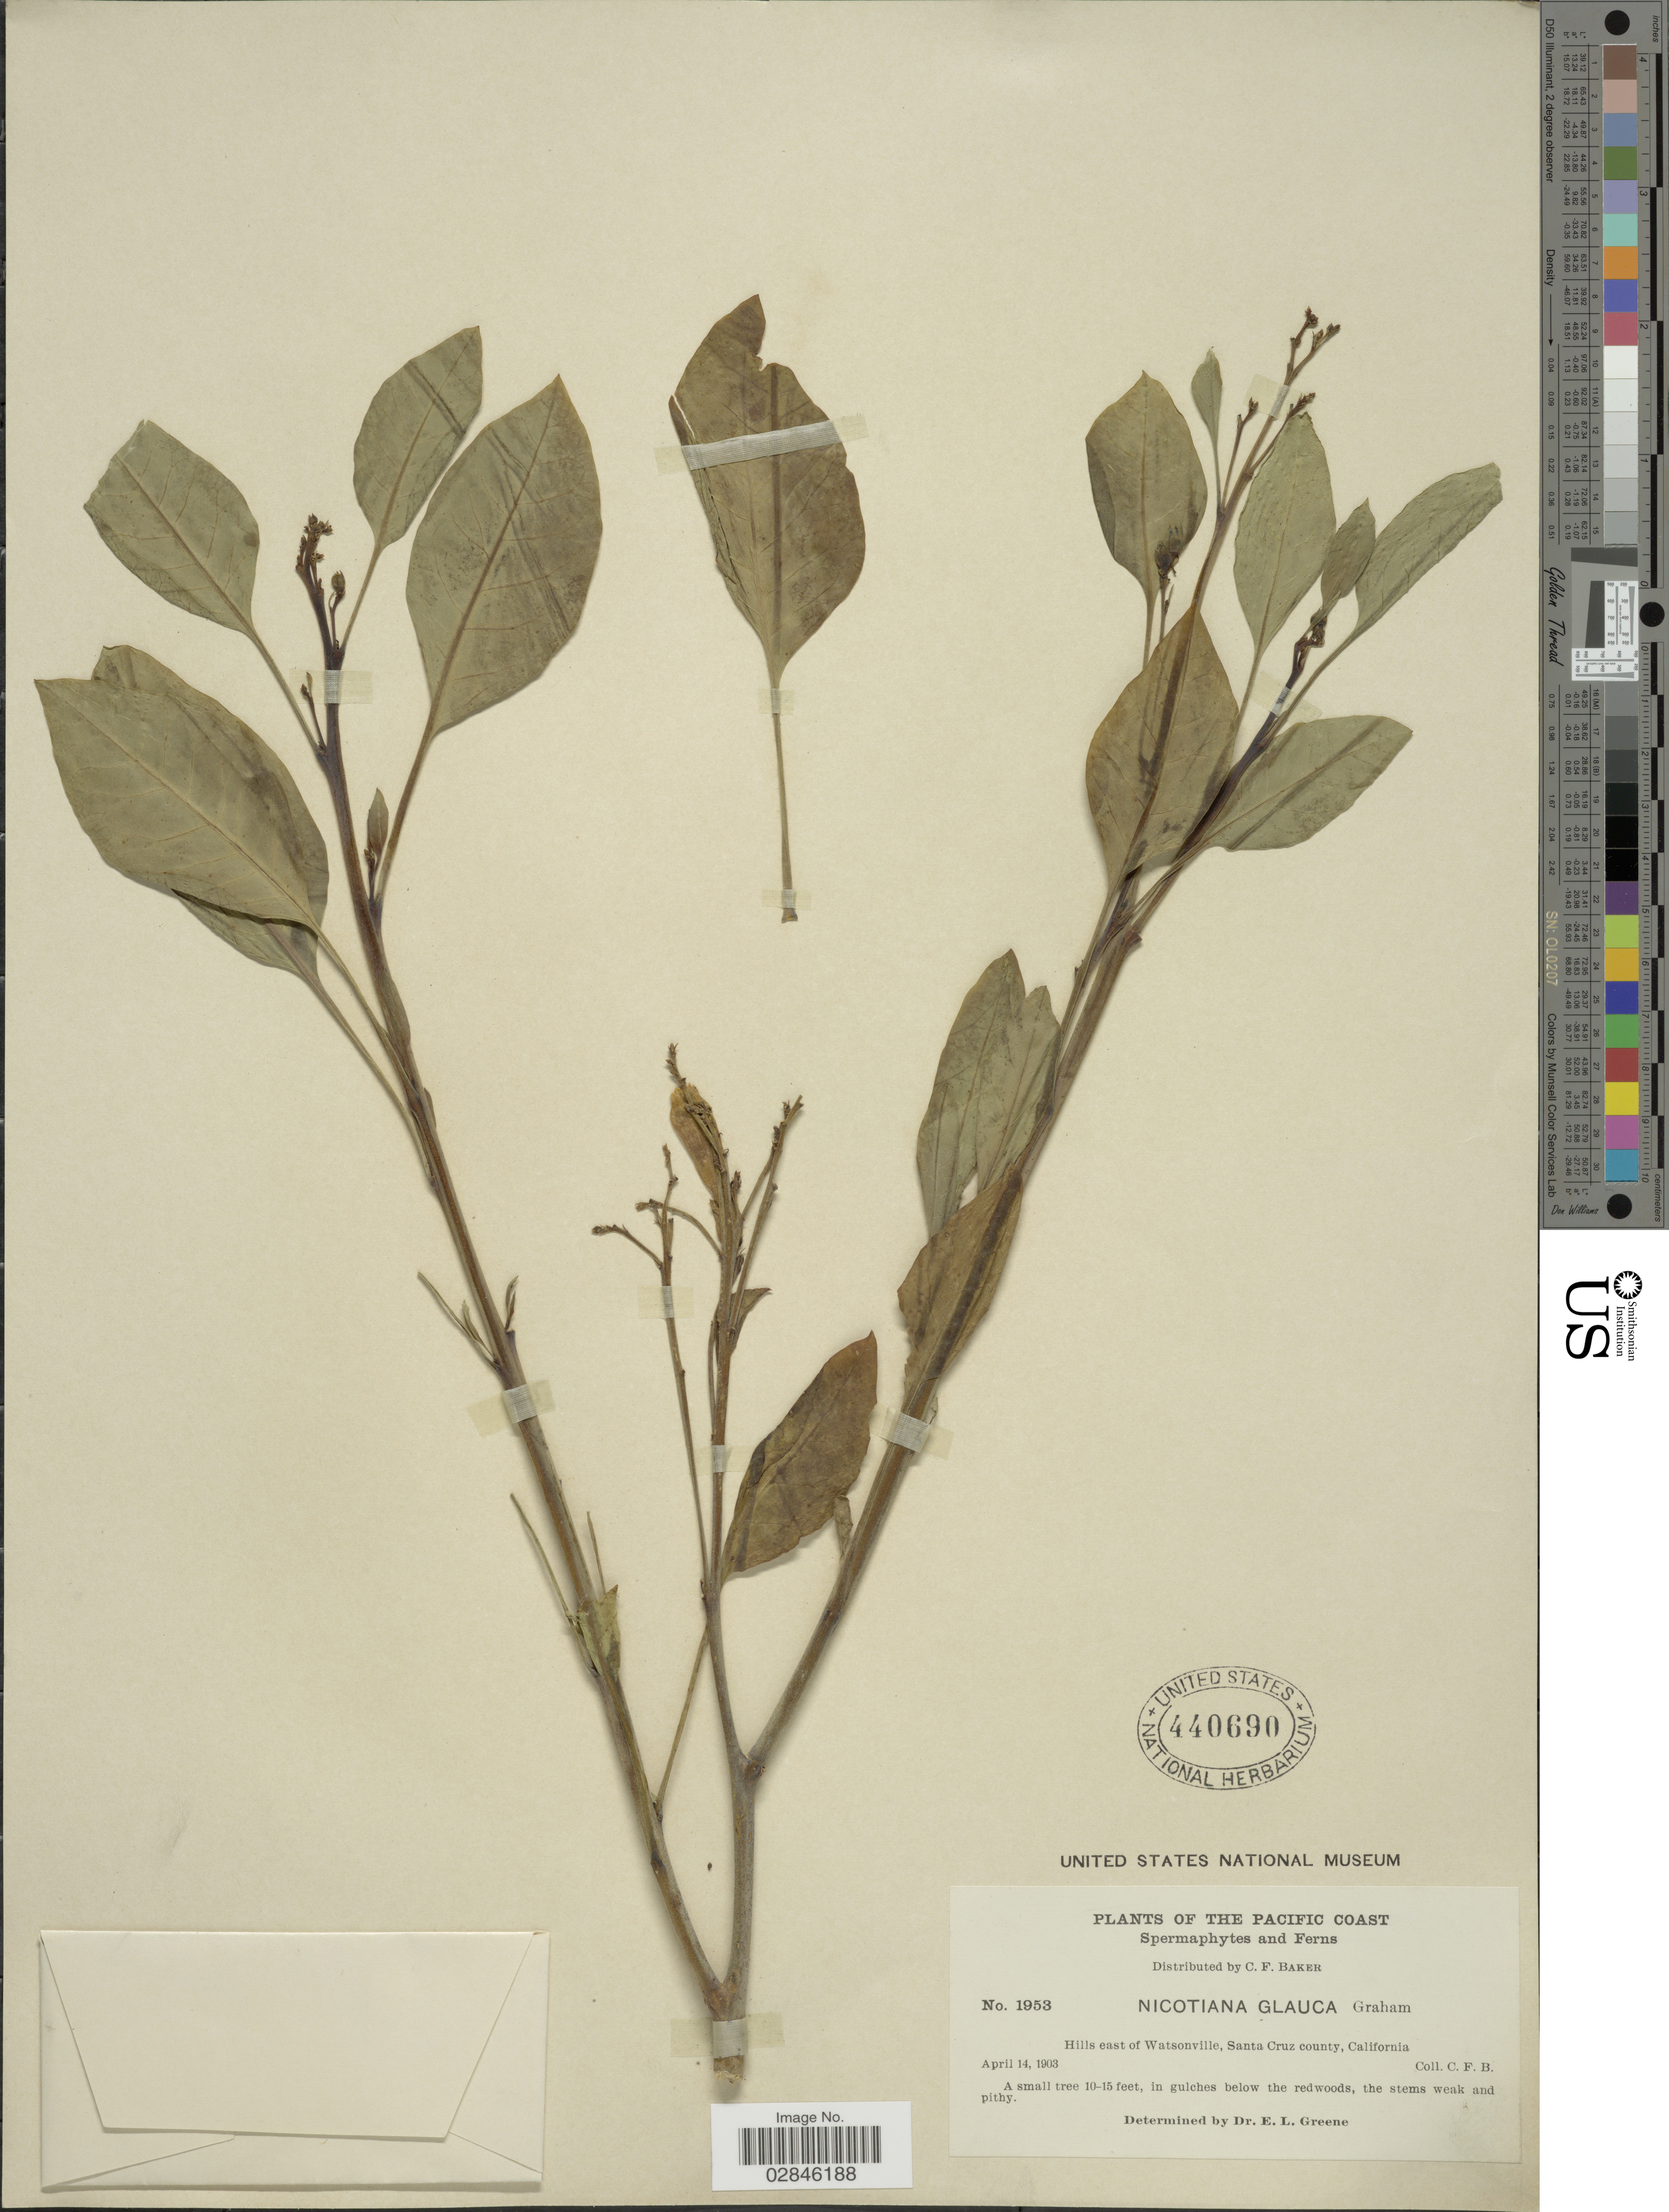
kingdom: Plantae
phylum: Tracheophyta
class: Magnoliopsida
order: Solanales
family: Solanaceae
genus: Nicotiana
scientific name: Nicotiana glauca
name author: Graham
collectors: C. F. Baker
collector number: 1953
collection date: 1903-04-14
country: United States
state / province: California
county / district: Santa Cruz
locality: The Pacific Coast. Hills east of Watsonville, Santa Cruz county.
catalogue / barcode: US 440690